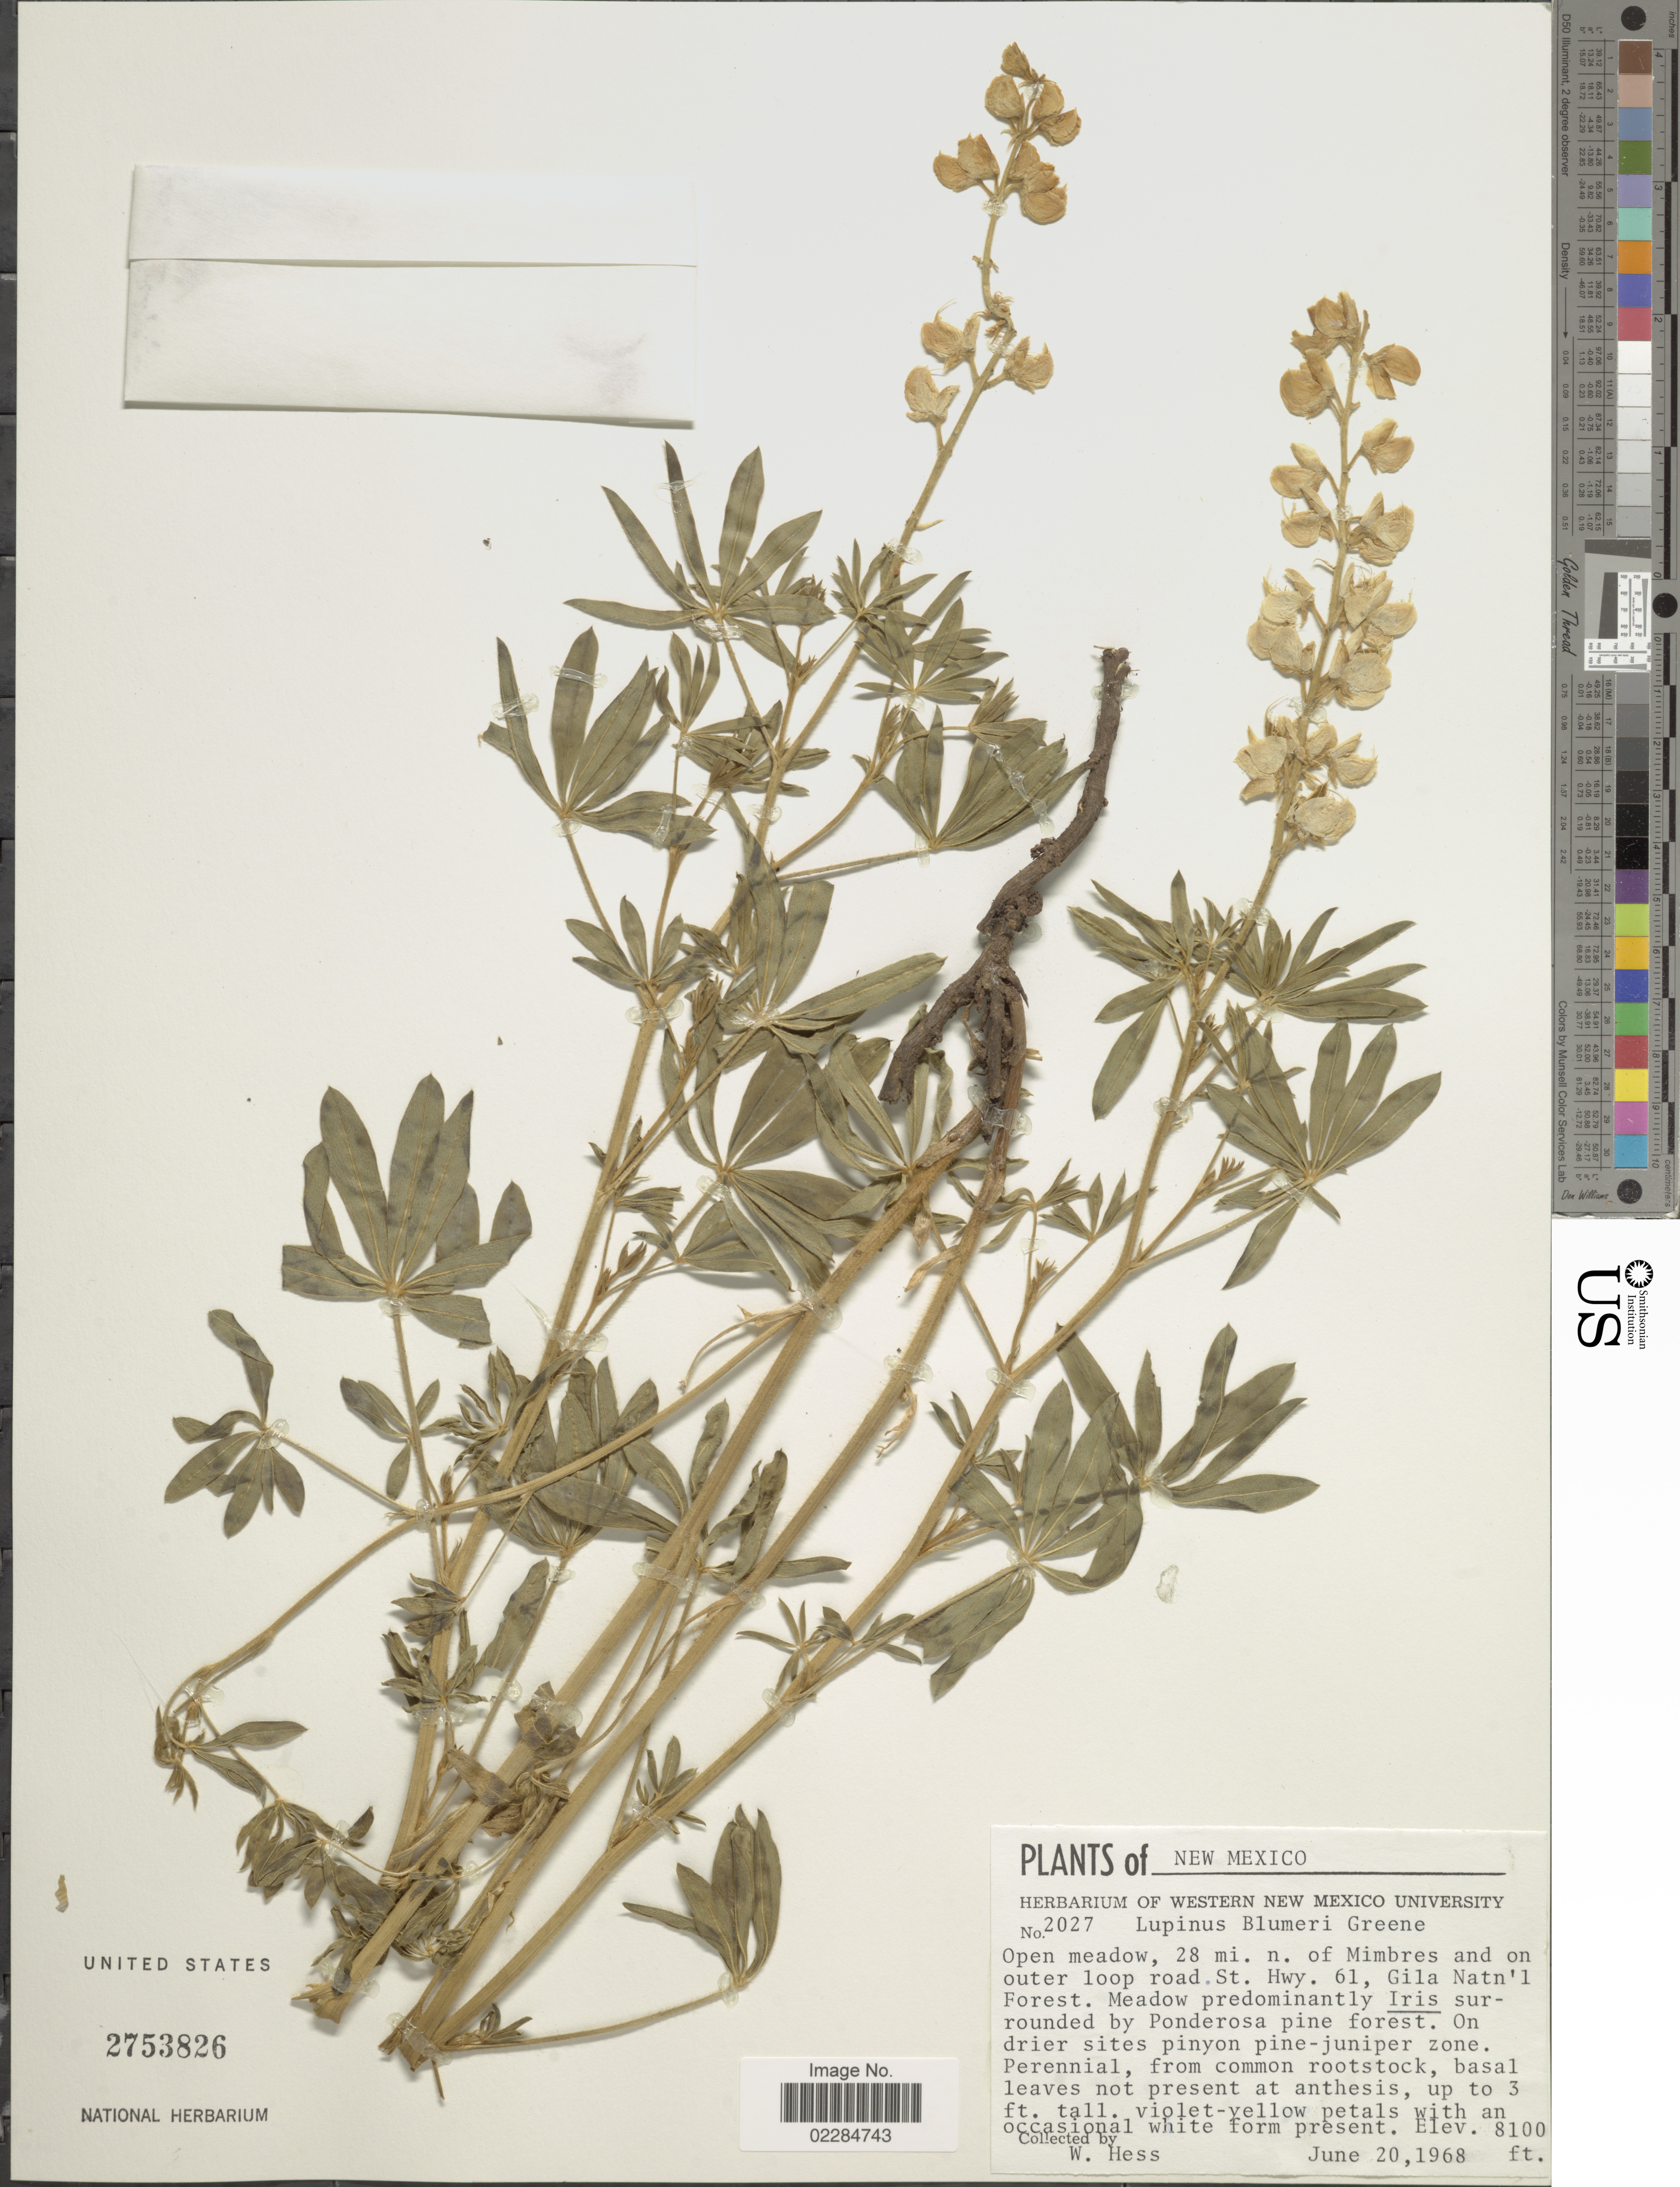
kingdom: Plantae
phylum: Tracheophyta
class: Magnoliopsida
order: Fabales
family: Fabaceae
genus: Lupinus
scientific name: Lupinus blumeri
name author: Greene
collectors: W. Hess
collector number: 2027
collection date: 1968-06-20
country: United States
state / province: New Mexico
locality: Open meadow, 28 mi. n. of Mimbres and on outer loop road. St. Hwy. 61, Gila Natn'l Forest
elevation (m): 2469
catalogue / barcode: US 2753826